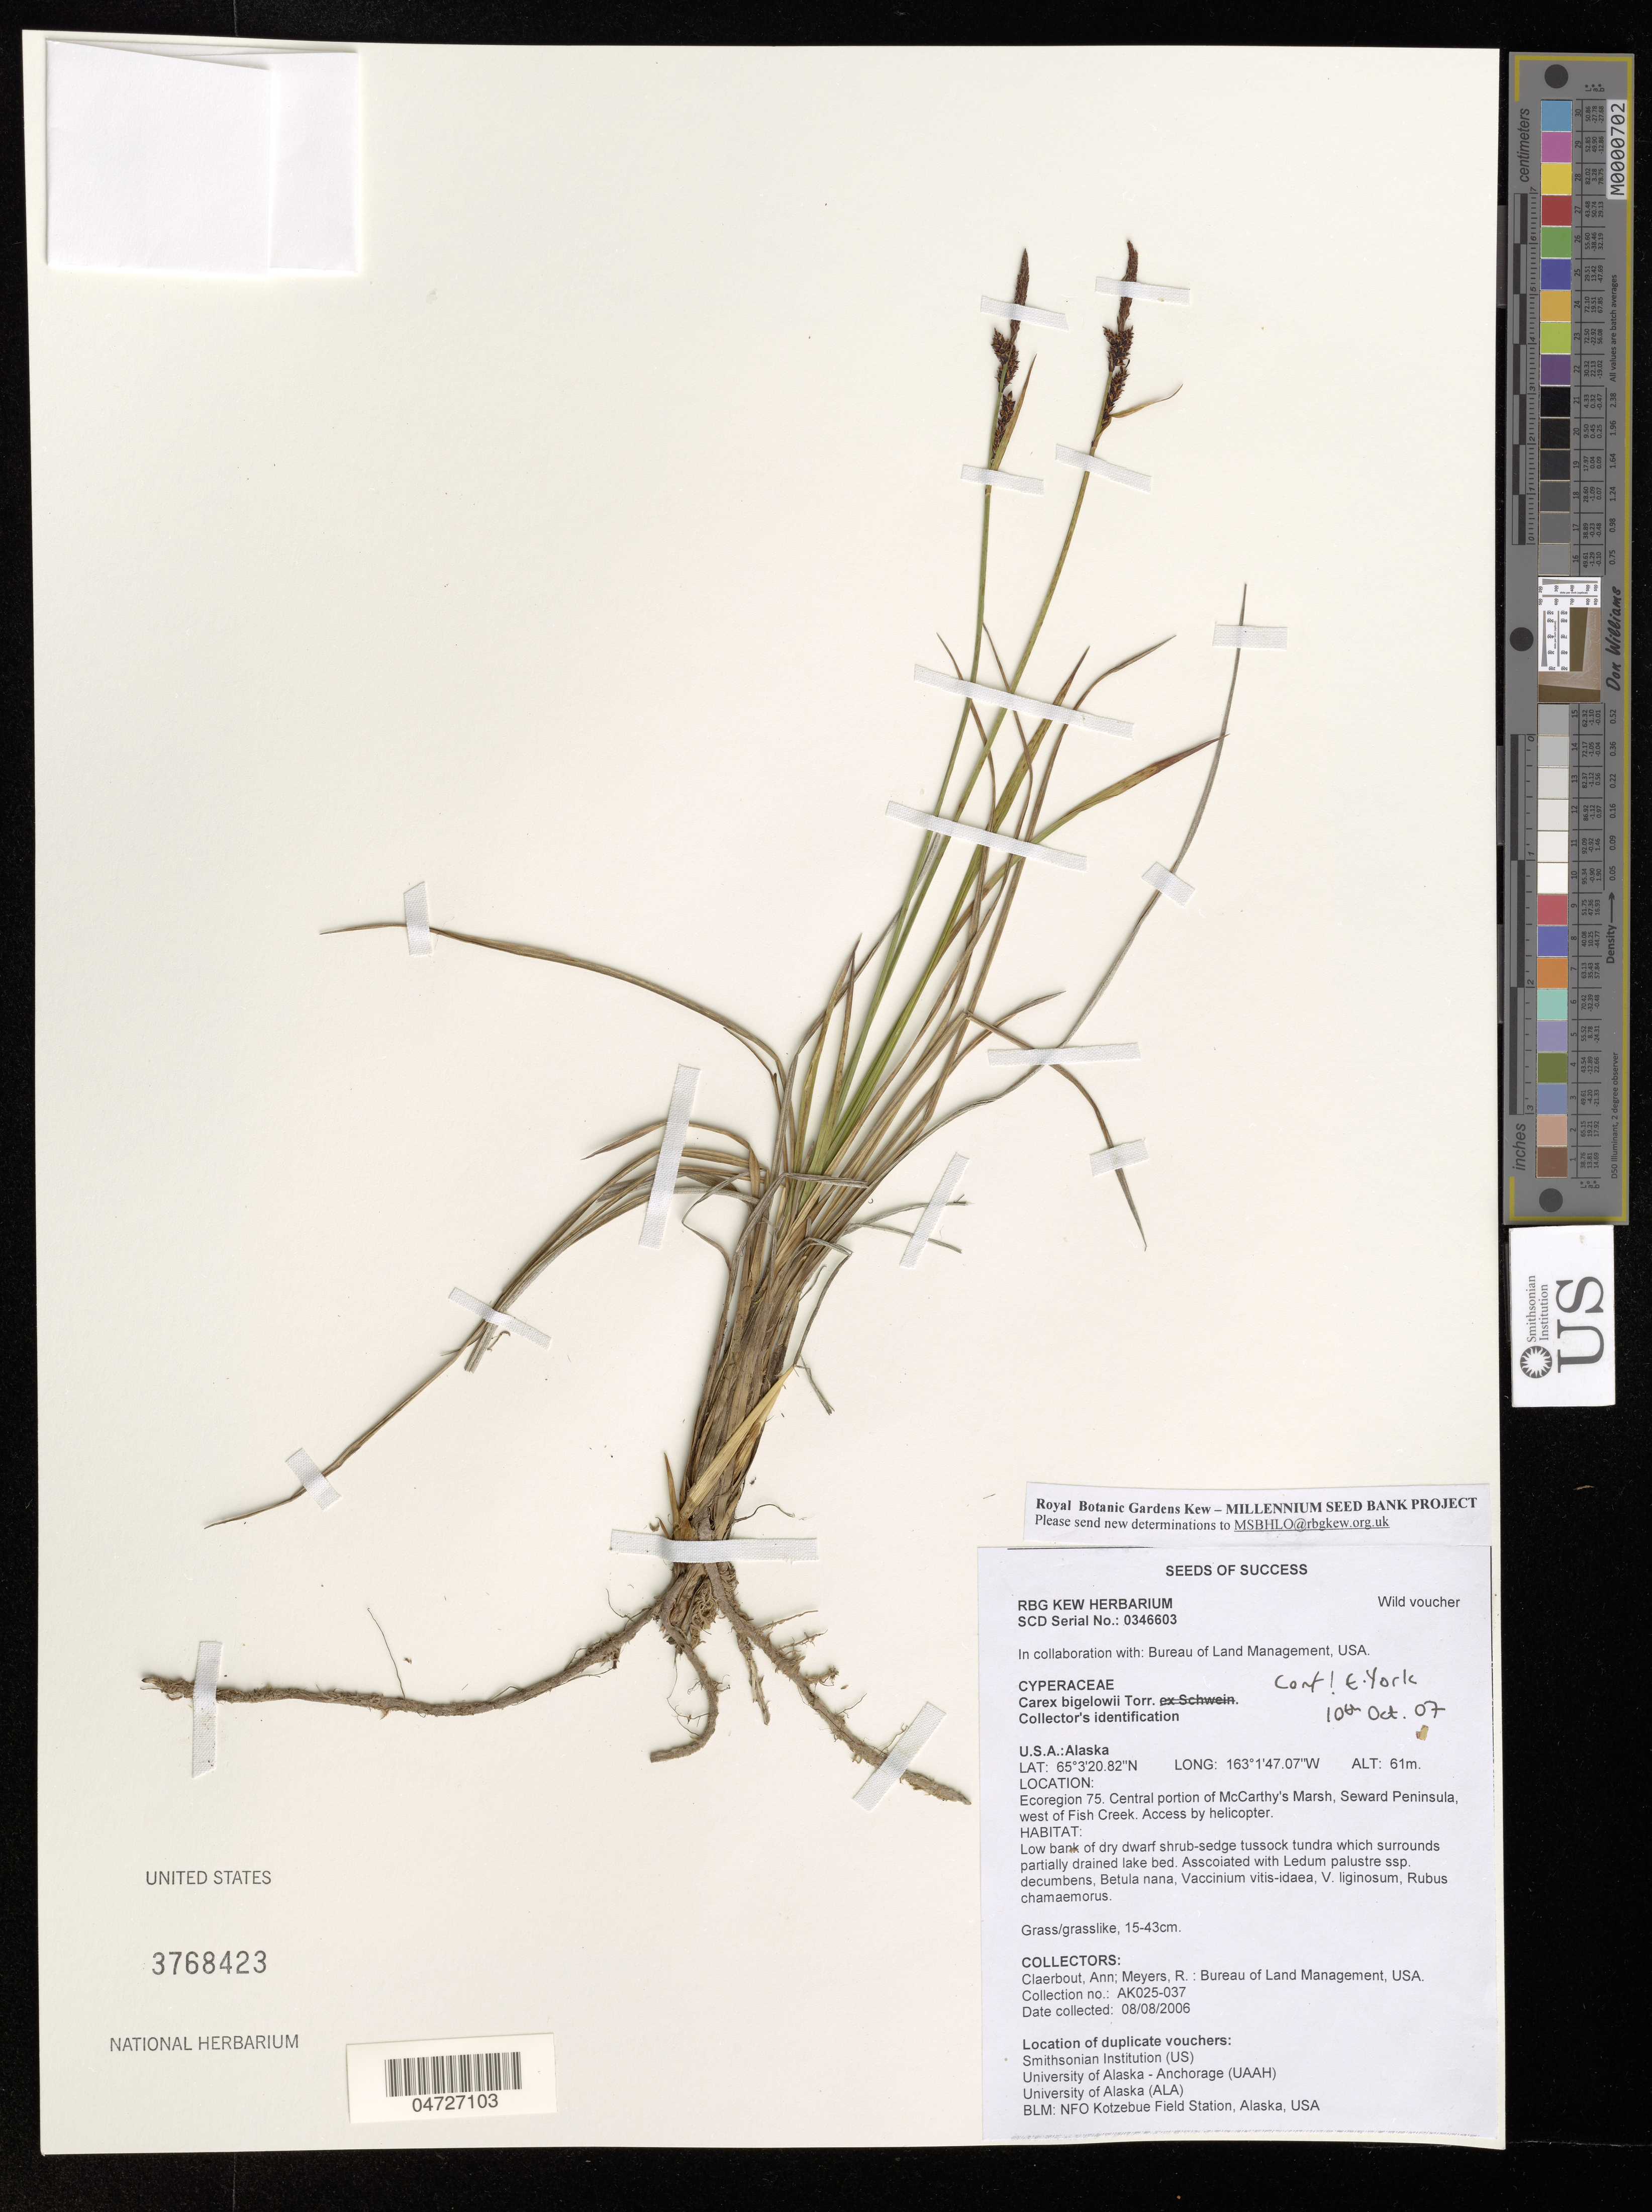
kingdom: Plantae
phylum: Tracheophyta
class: Liliopsida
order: Poales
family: Cyperaceae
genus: Carex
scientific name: Carex bigelowii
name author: Torr. ex Schwein.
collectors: A. Claerbout & R. Meyers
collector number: AK025-037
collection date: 2006-08-08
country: United States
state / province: Alaska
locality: Ecoregion 75. Central portion of McCarthy's Marsh, Seward Peninsula, west of Fish Creek. Access by helicopter.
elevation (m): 61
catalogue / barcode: US 3768423